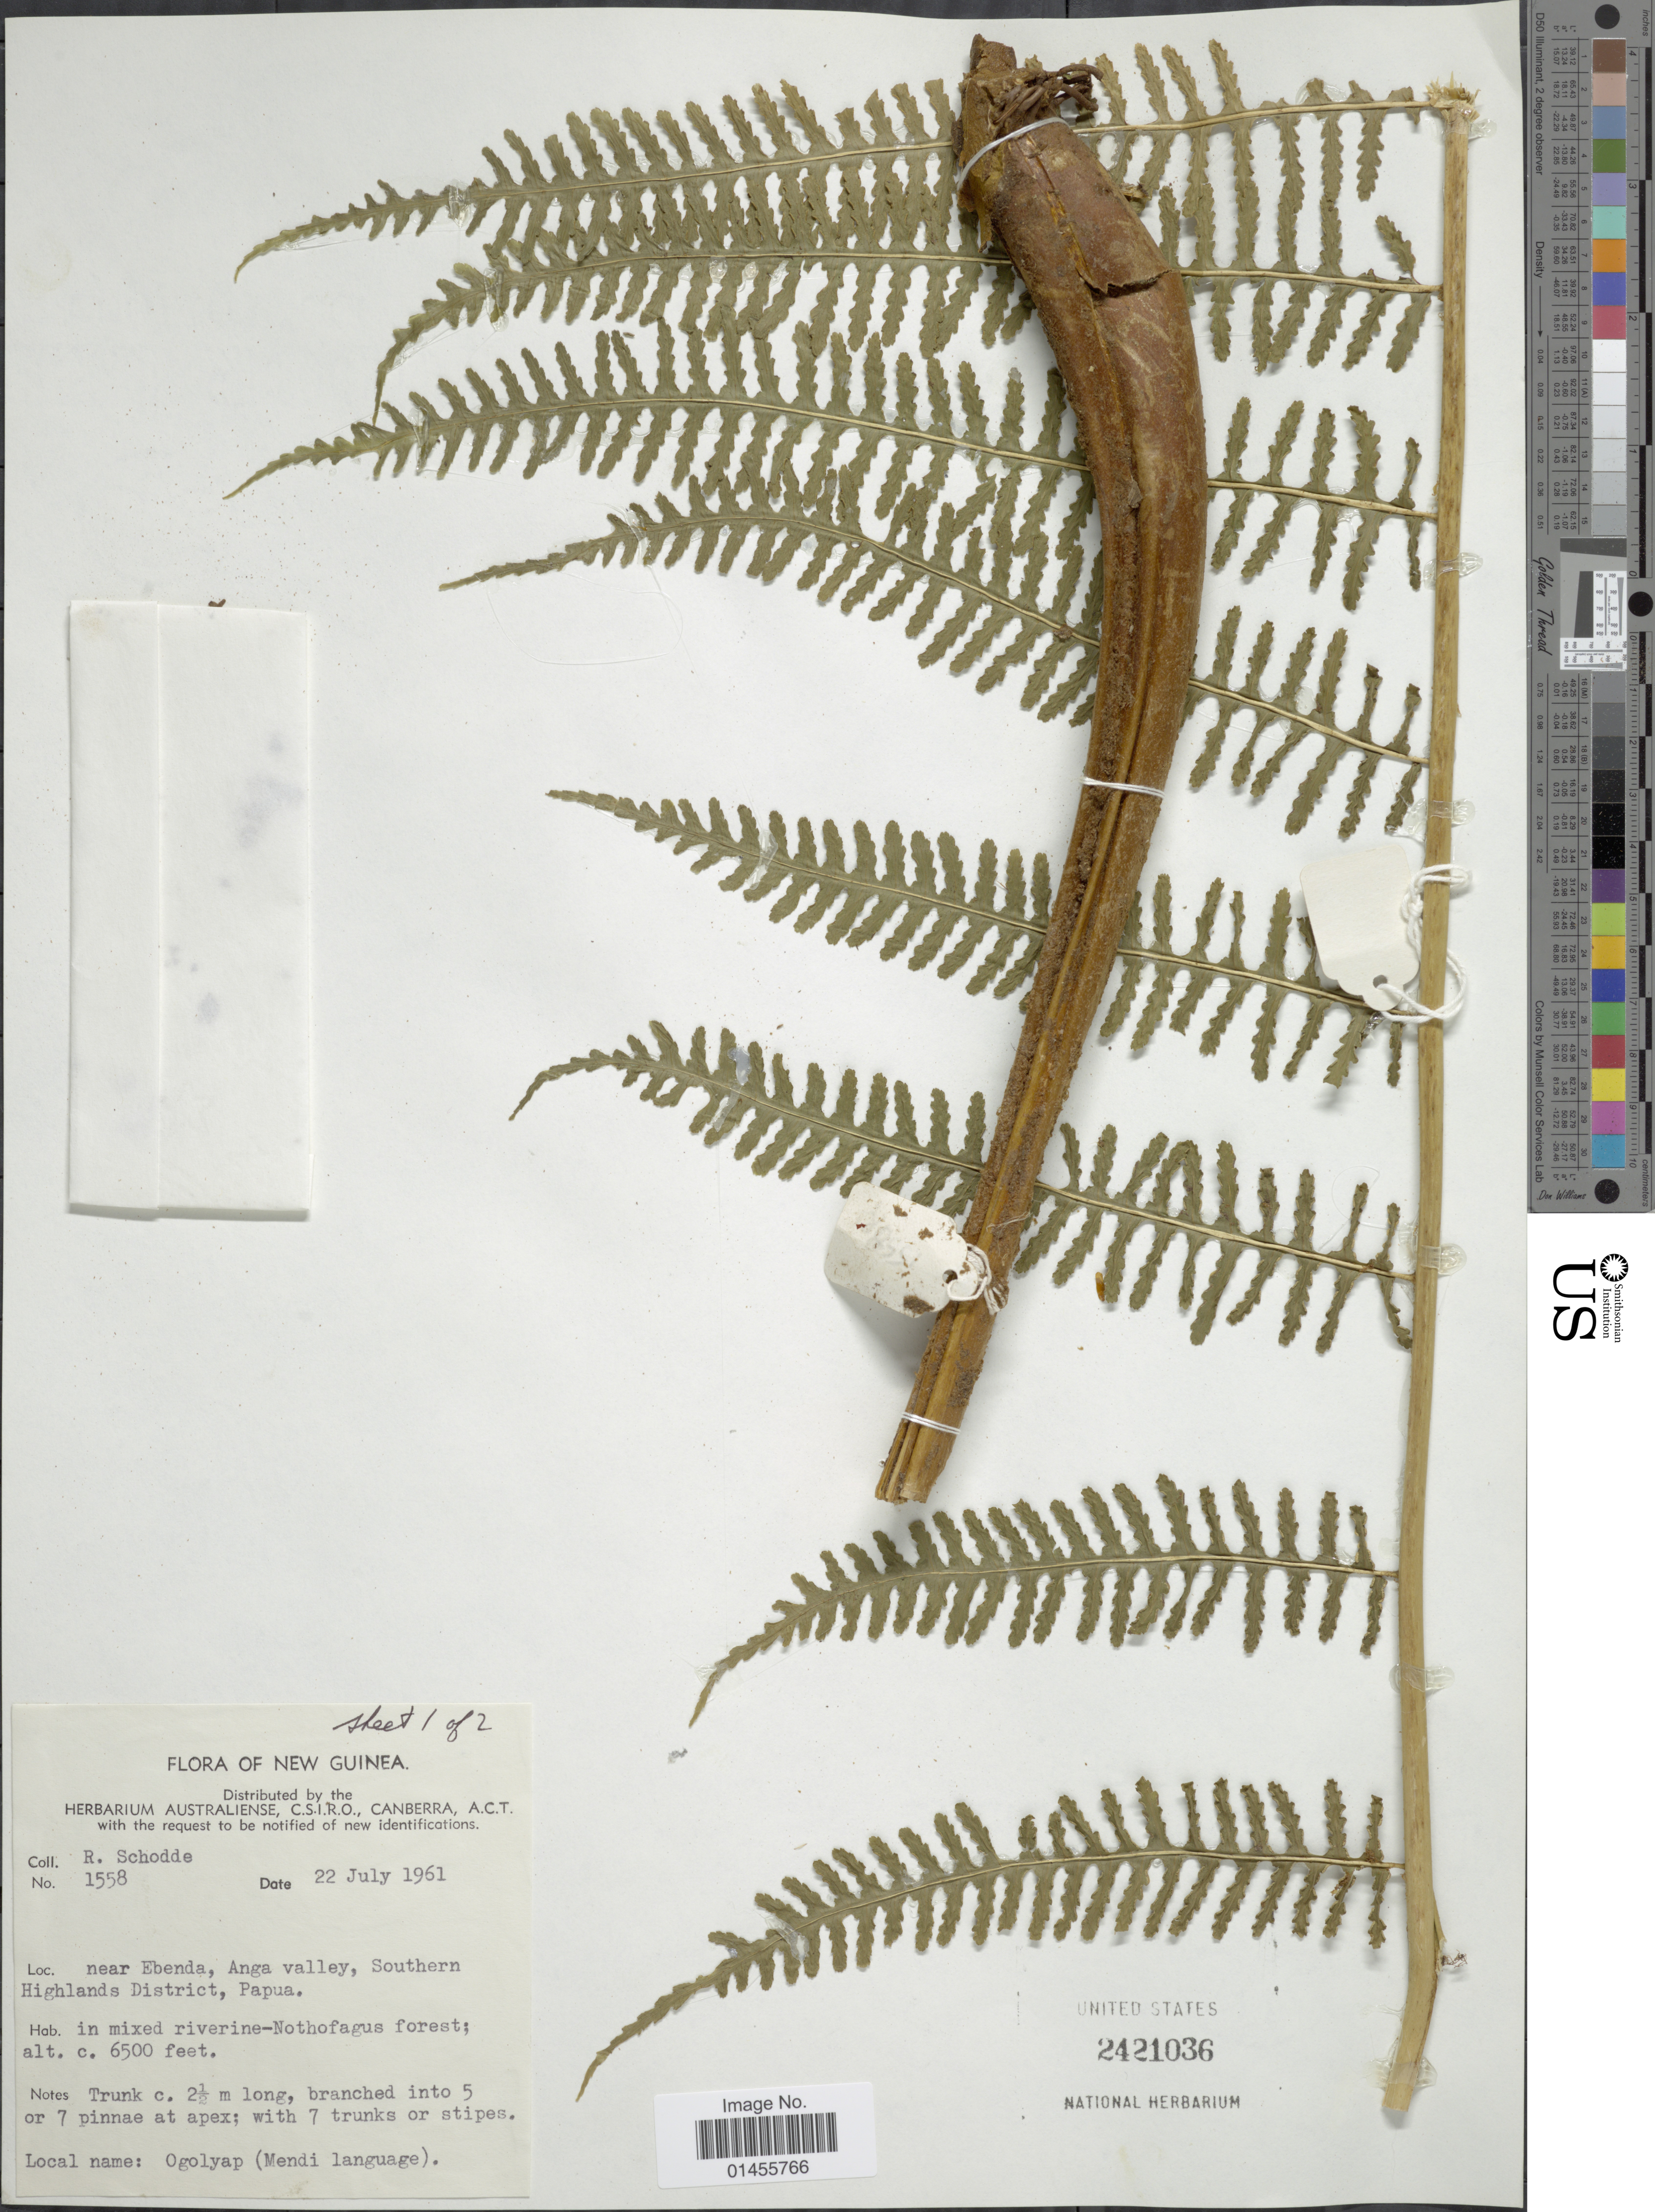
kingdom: Plantae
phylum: Tracheophyta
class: Polypodiopsida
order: Cyatheales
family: Cyatheaceae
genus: Alsophila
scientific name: Alsophila sp.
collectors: R. Schodde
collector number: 1558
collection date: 1961-07-22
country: Papua New Guinea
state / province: Southern Highlands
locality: New Guinea. near Ebenda, Anga valley, Southern Highlands District, Papua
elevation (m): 1981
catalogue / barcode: US 2421036